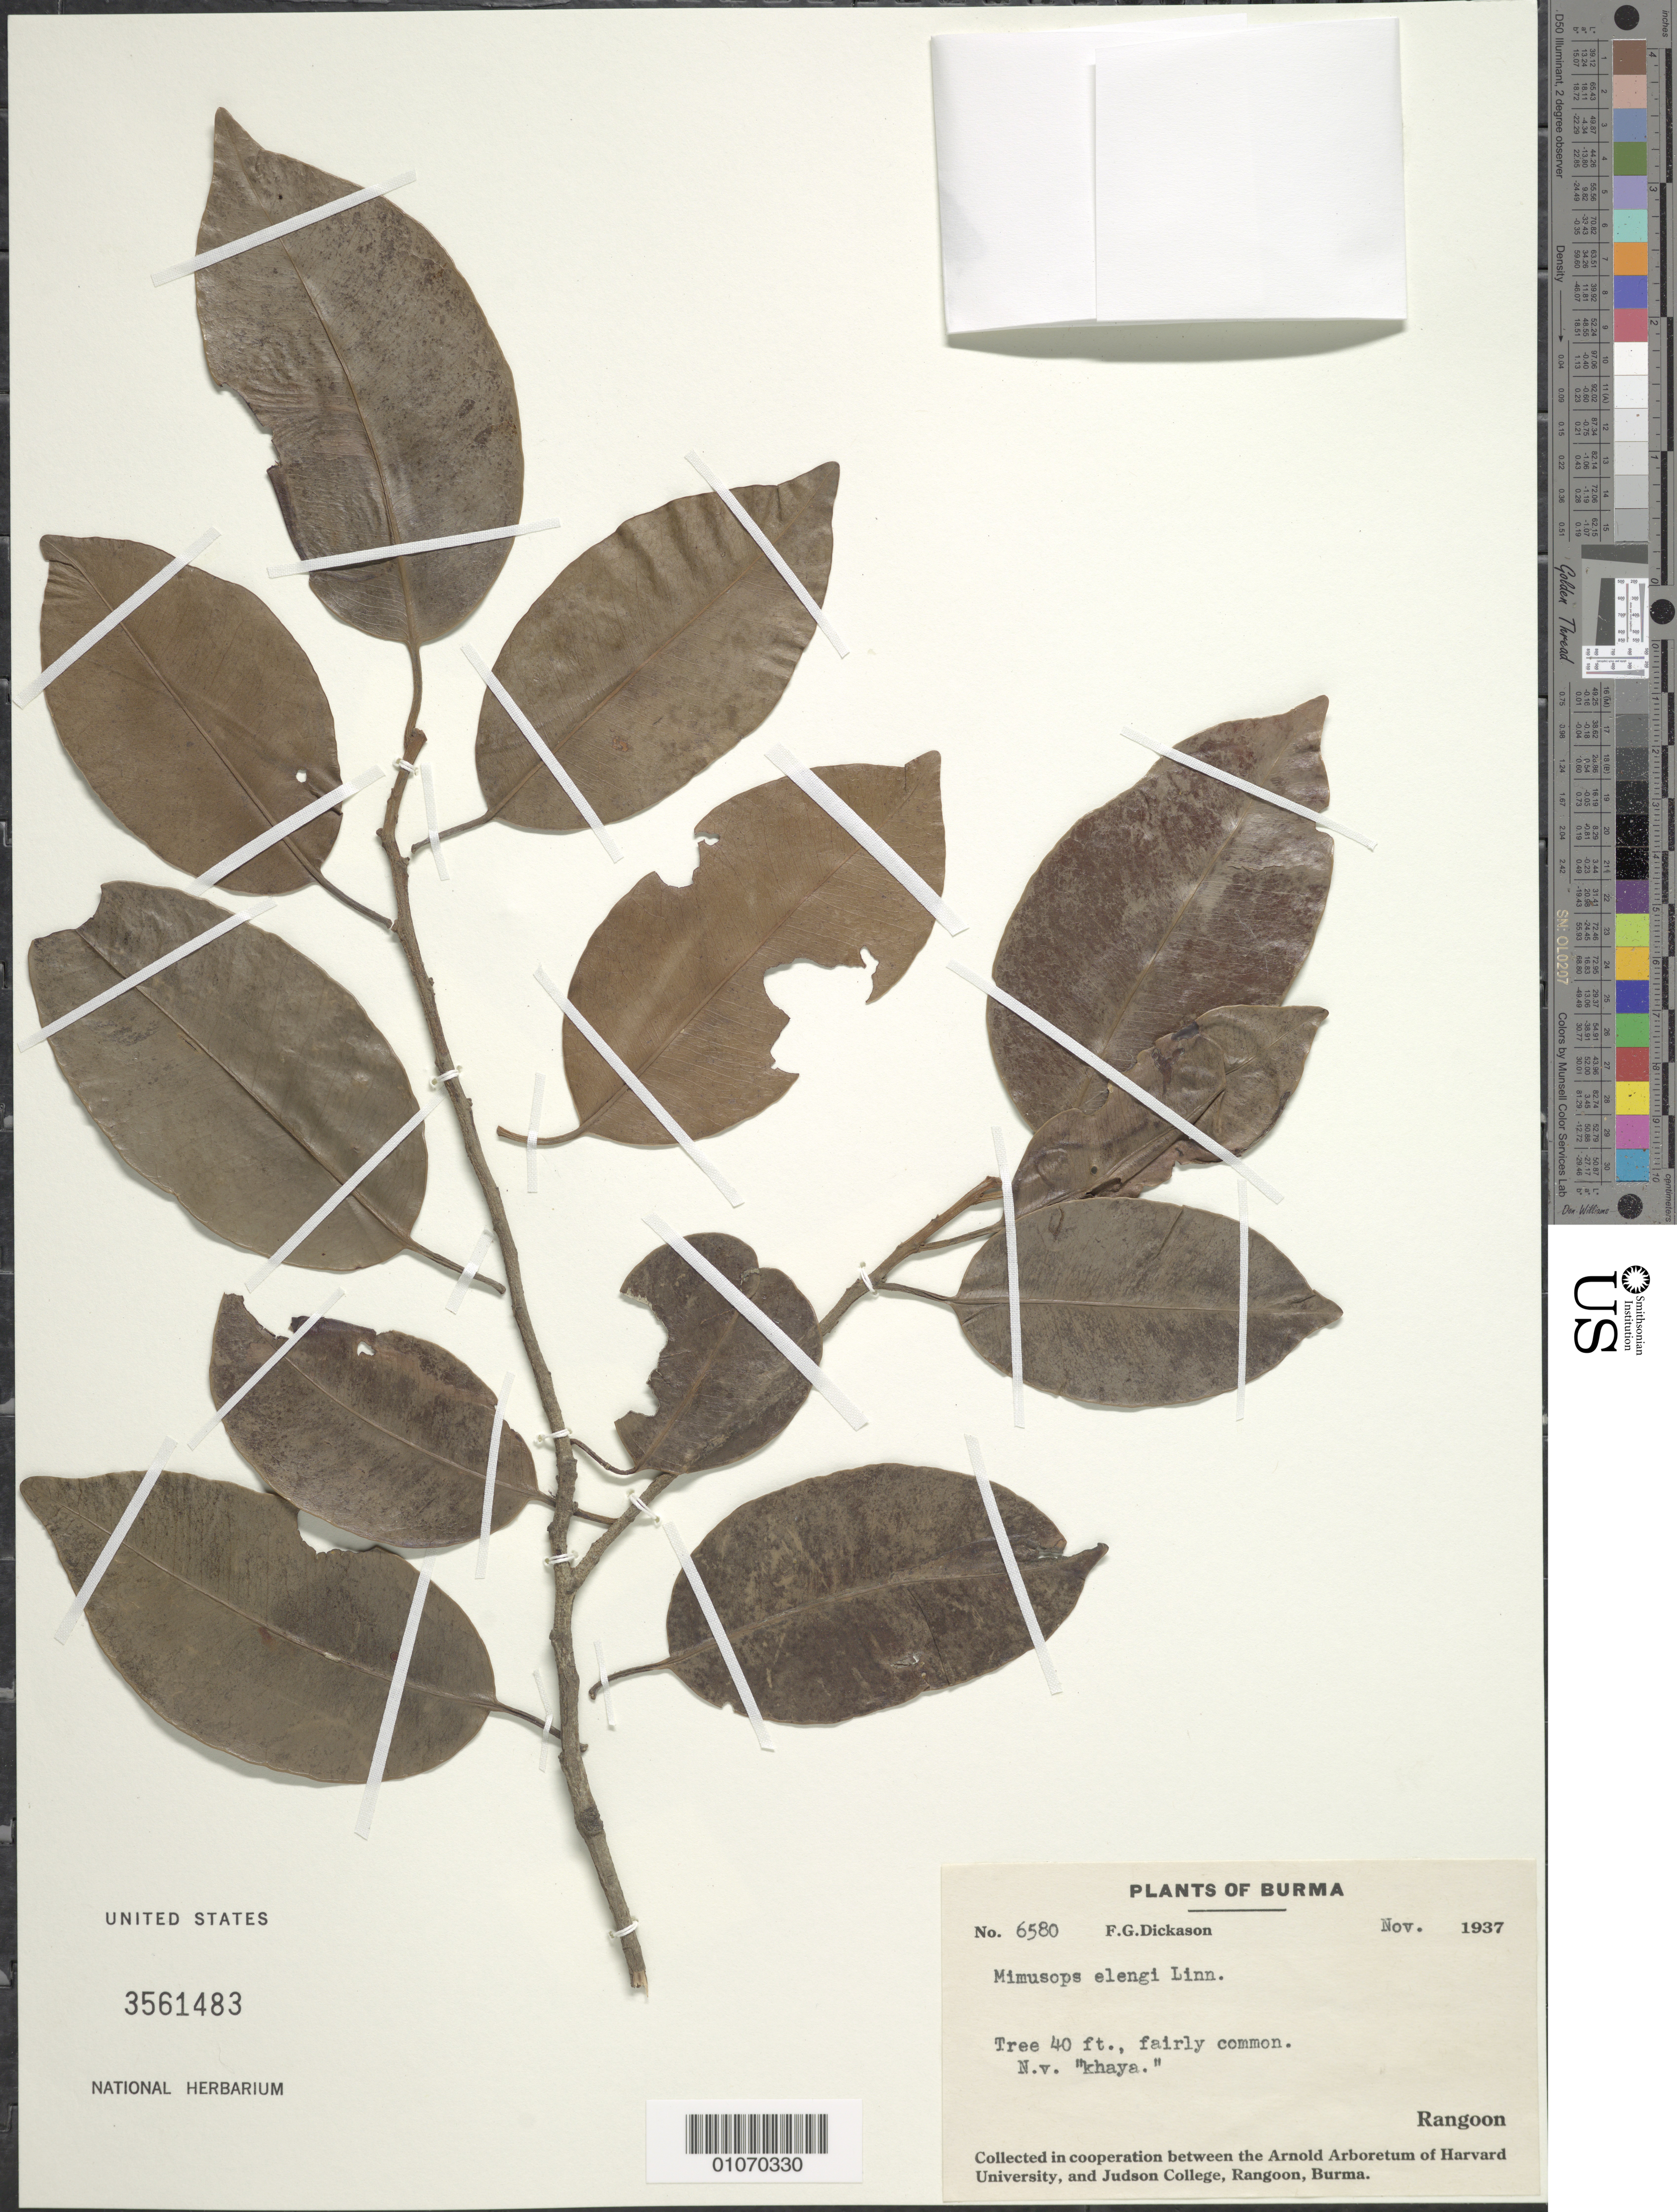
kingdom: Plantae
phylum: Tracheophyta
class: Magnoliopsida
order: Ericales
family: Sapotaceae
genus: Mimusops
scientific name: Mimusops elengi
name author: L.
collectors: F. Dickason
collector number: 6580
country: Myanmar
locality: Rangoon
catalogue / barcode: US 3561483